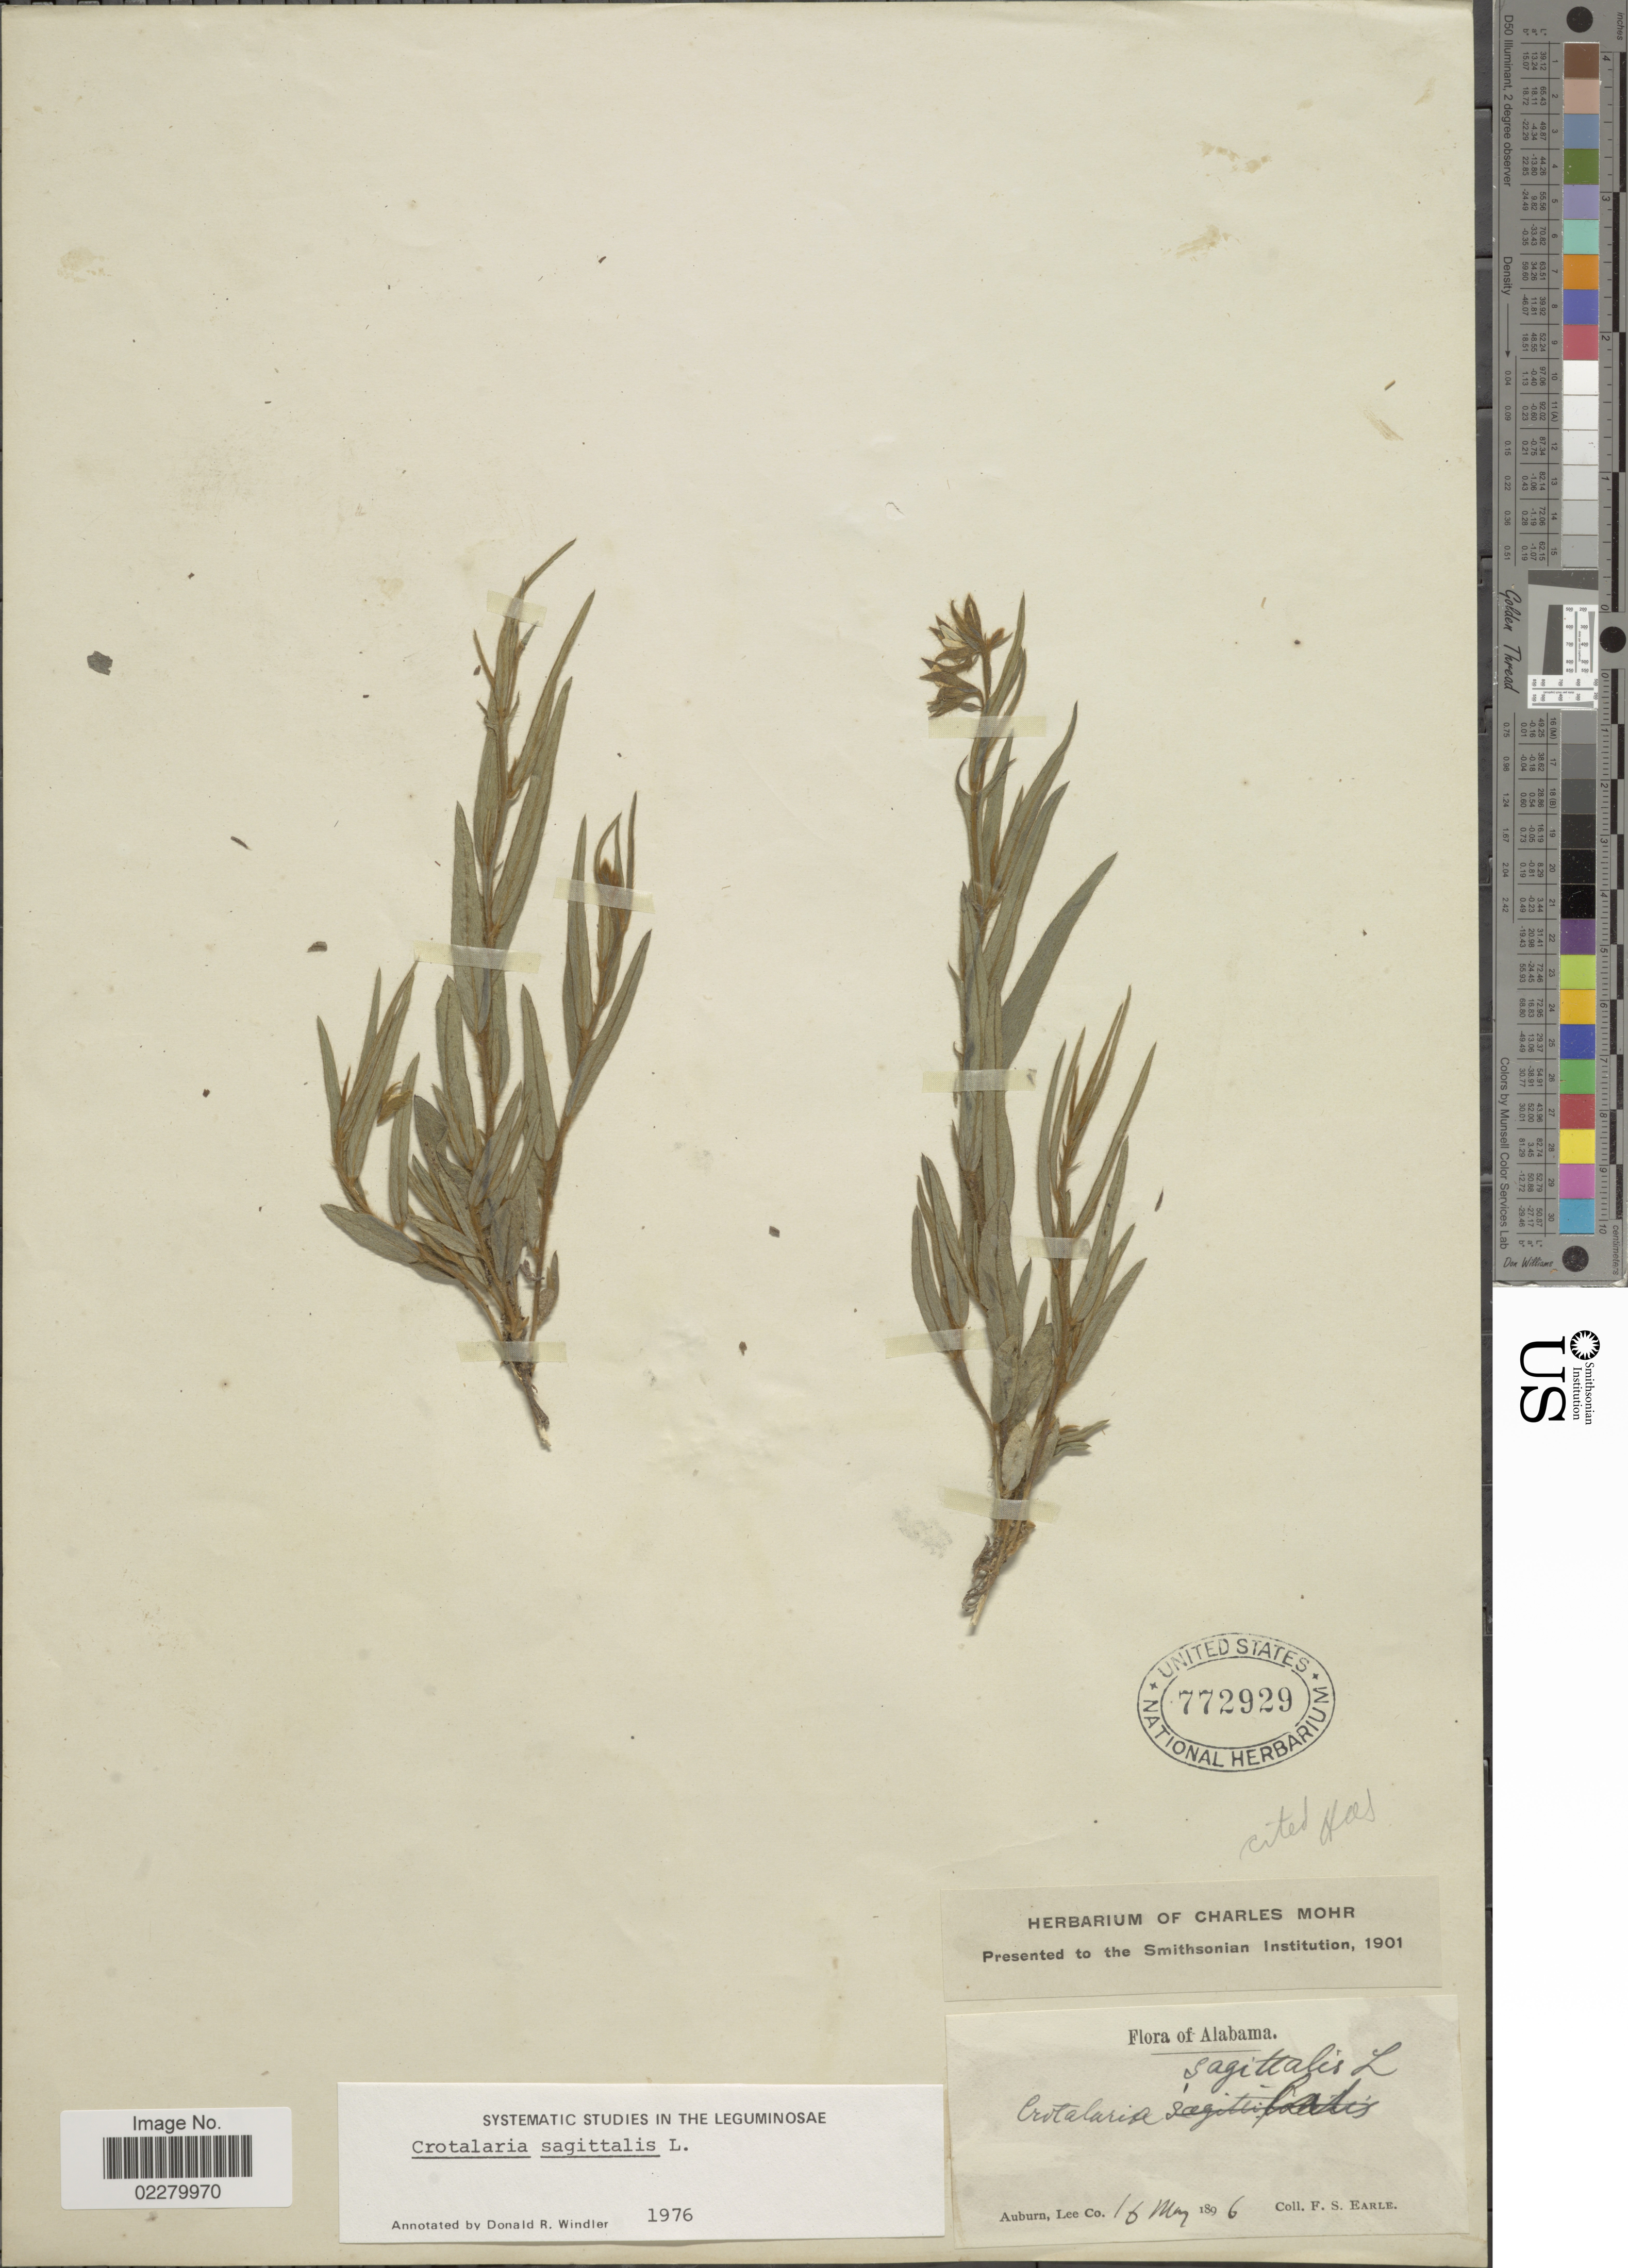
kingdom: Plantae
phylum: Tracheophyta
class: Magnoliopsida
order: Fabales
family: Fabaceae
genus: Crotalaria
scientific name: Crotalaria sagittalis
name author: L.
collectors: F. S. Earle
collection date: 1896-05-16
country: United States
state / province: Alabama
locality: Auburn, Lee Co.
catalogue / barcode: US 772929